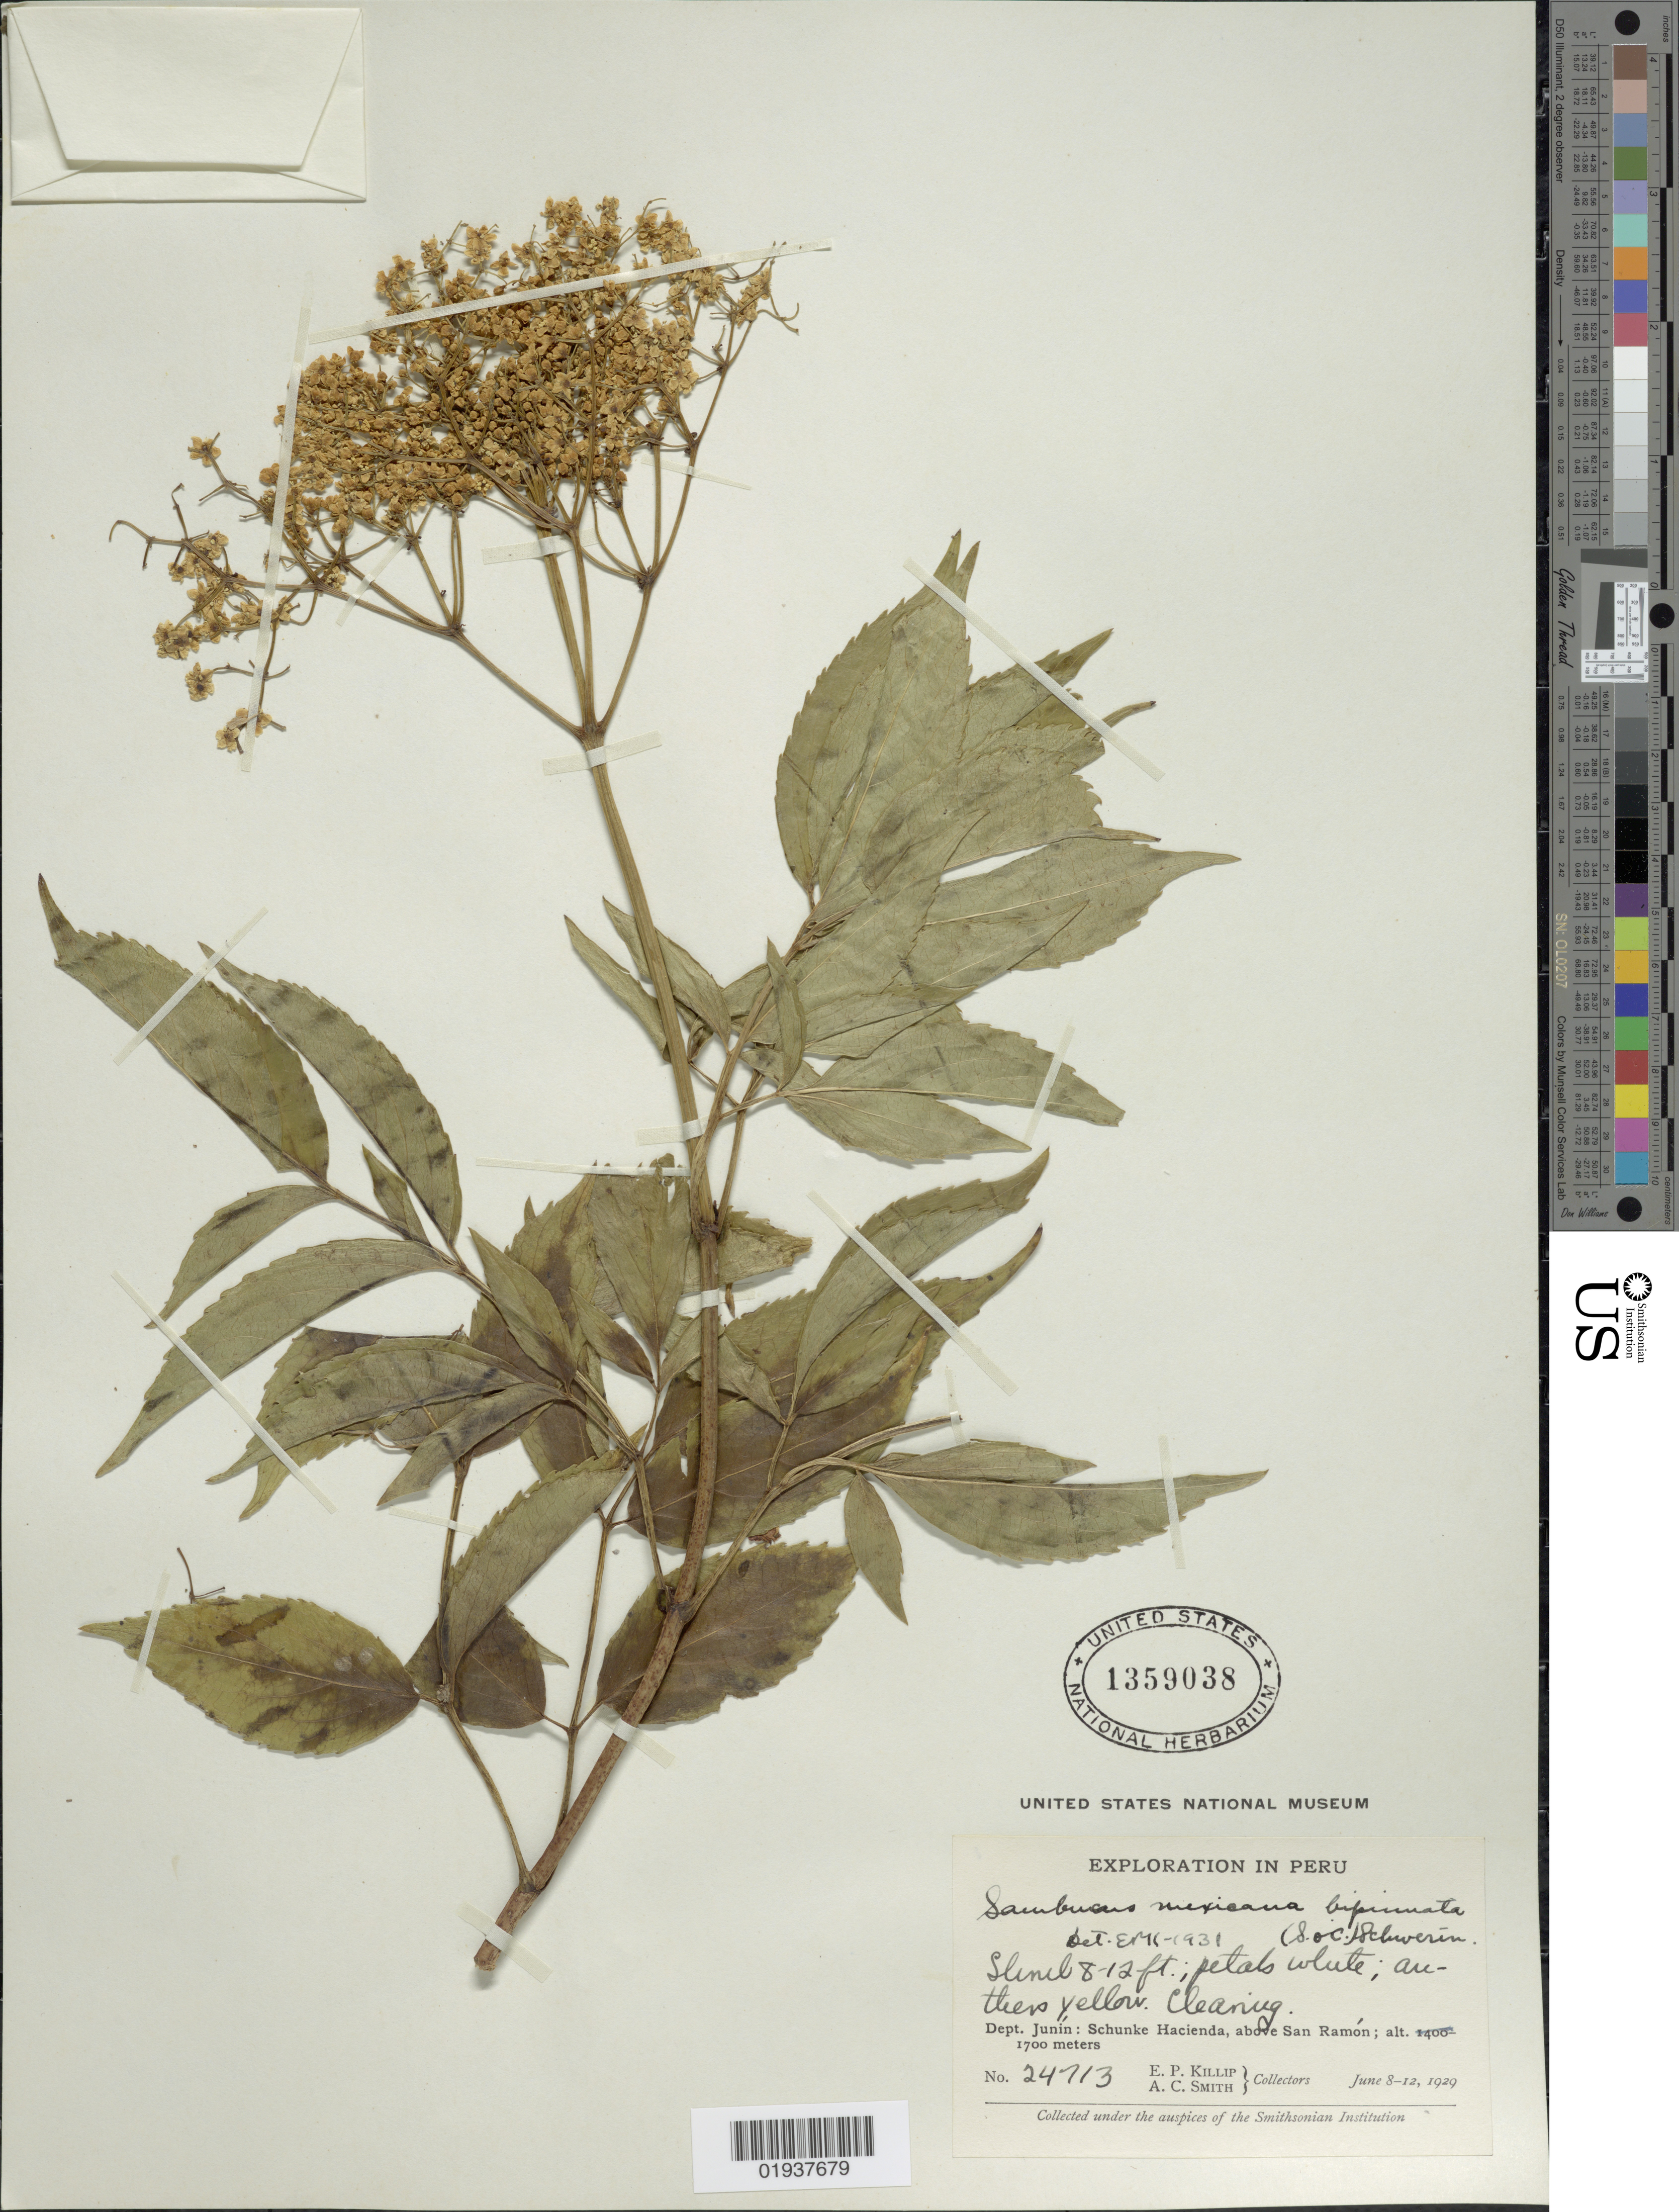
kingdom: Plantae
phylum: Tracheophyta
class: Magnoliopsida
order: Dipsacales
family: Viburnaceae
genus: Sambucus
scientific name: Sambucus canadensis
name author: L.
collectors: E. P. Killip & A. C. Smith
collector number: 24713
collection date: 1929-06-08/1929-06-12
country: Peru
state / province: Junín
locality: Dept. Junin: Schunke Hacienda, above San Ramon.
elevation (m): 1700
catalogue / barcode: US 1359038